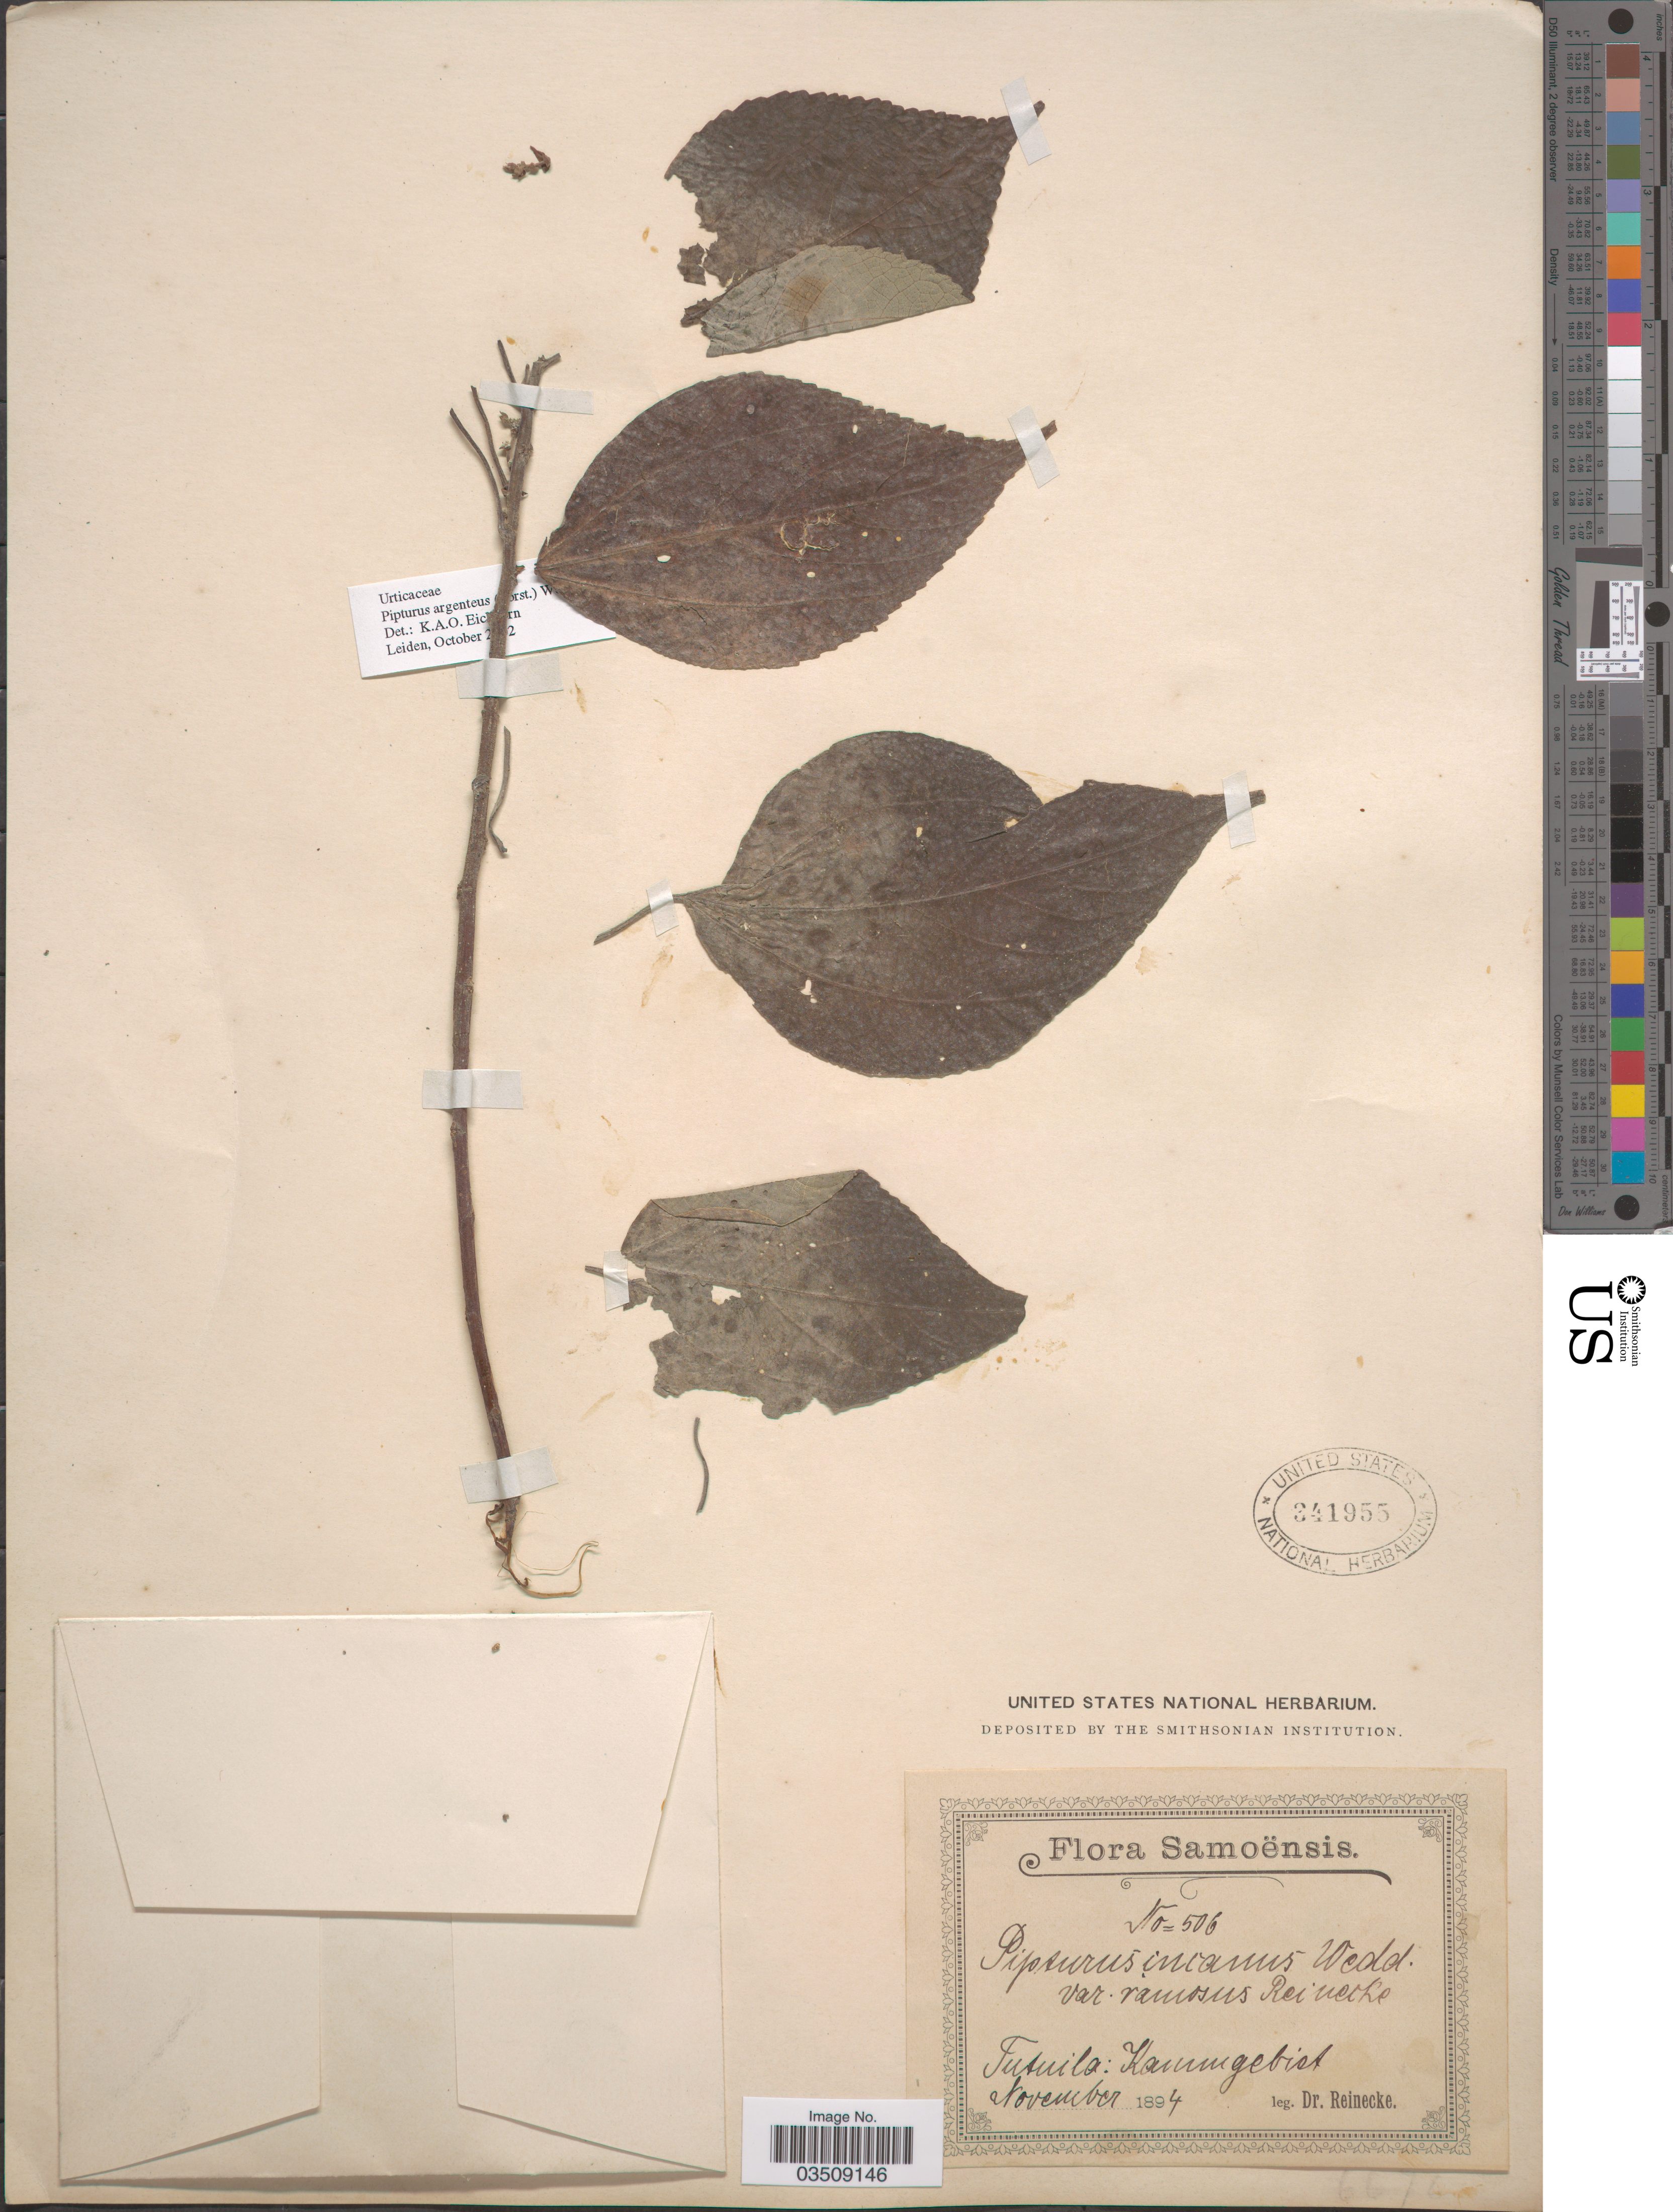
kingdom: Plantae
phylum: Tracheophyta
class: Magnoliopsida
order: Rosales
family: Urticaceae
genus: Pipturus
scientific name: Pipturus argenteus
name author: (G. Forst.) Wedd.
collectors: -- Reinecke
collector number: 506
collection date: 1894-11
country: American Samoa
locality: Samoësis. Tutuila: Kaum [interpreted] gebiet.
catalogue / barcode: US 341955